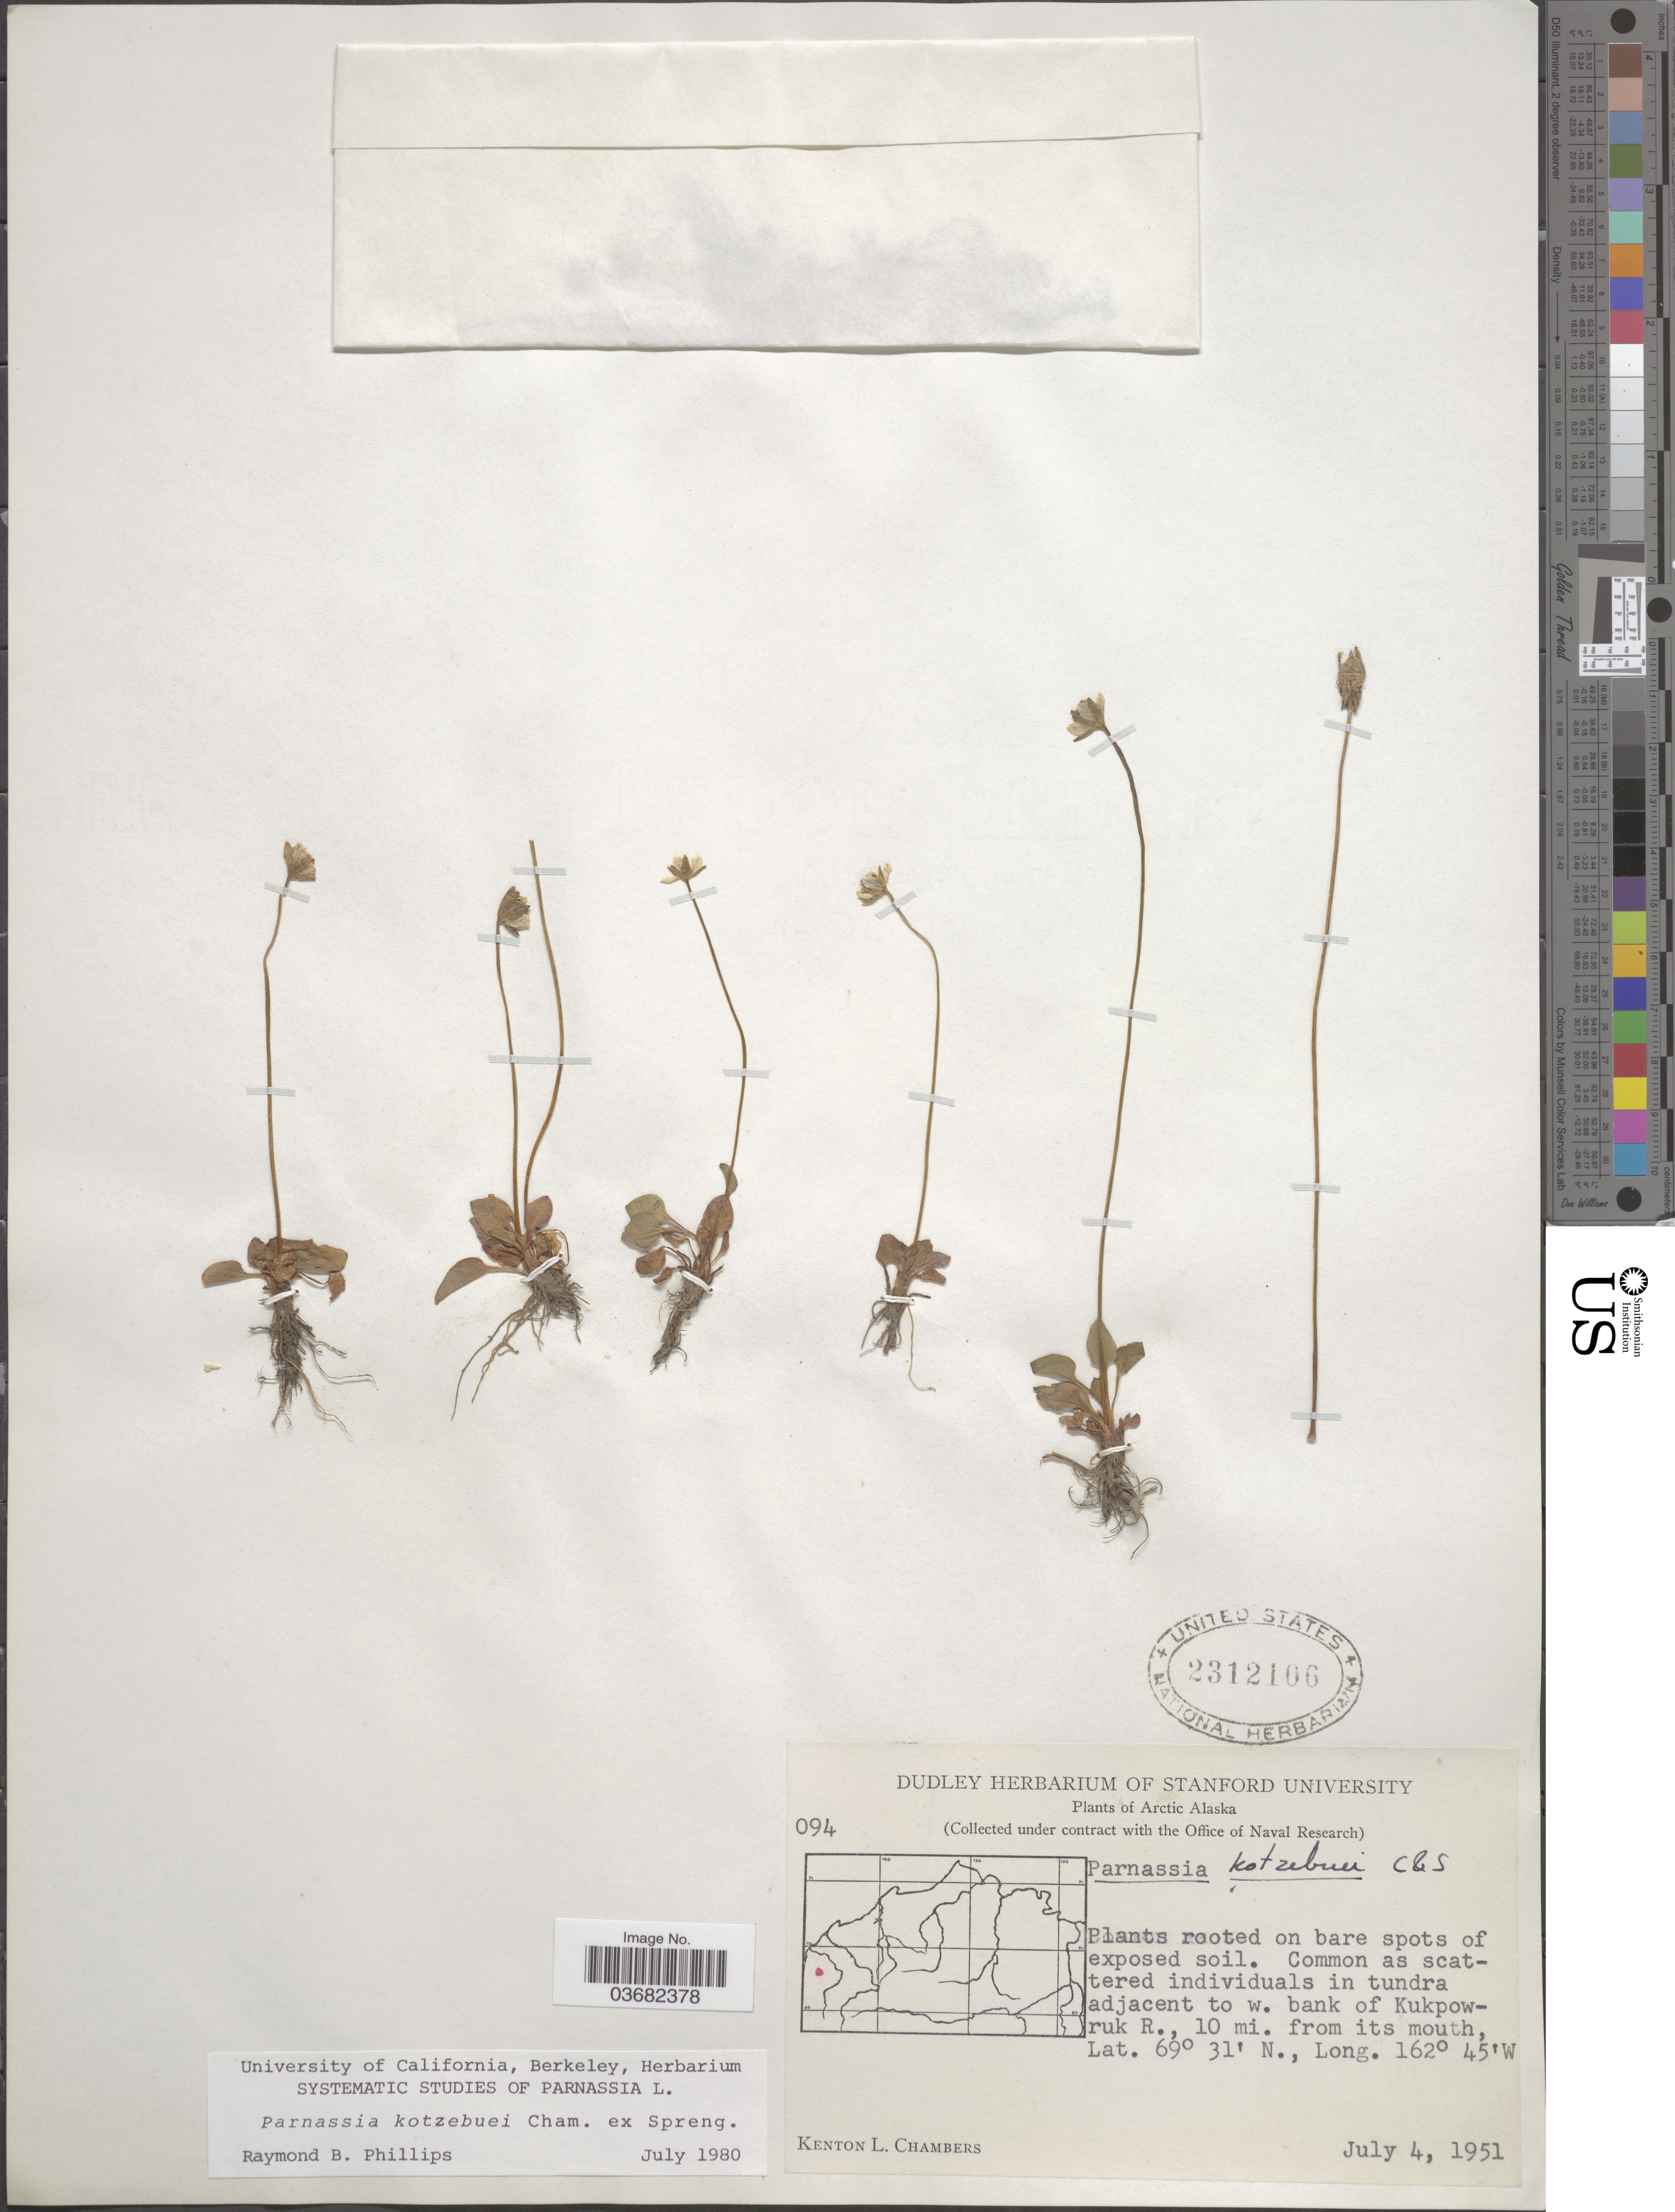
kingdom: Plantae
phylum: Tracheophyta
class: Magnoliopsida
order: Celastrales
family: Parnassiaceae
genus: Parnassia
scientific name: Parnassia kotzebuei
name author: Cham. ex Spreng.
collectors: K. L. Chambers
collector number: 094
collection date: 1951-07-04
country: United States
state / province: Alaska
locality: Arctic Alaska. Common as scattered individuals in tundra adjacent to w. bank of Kukpowruk R., 10 mi. from its mouth.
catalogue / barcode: US 2312106